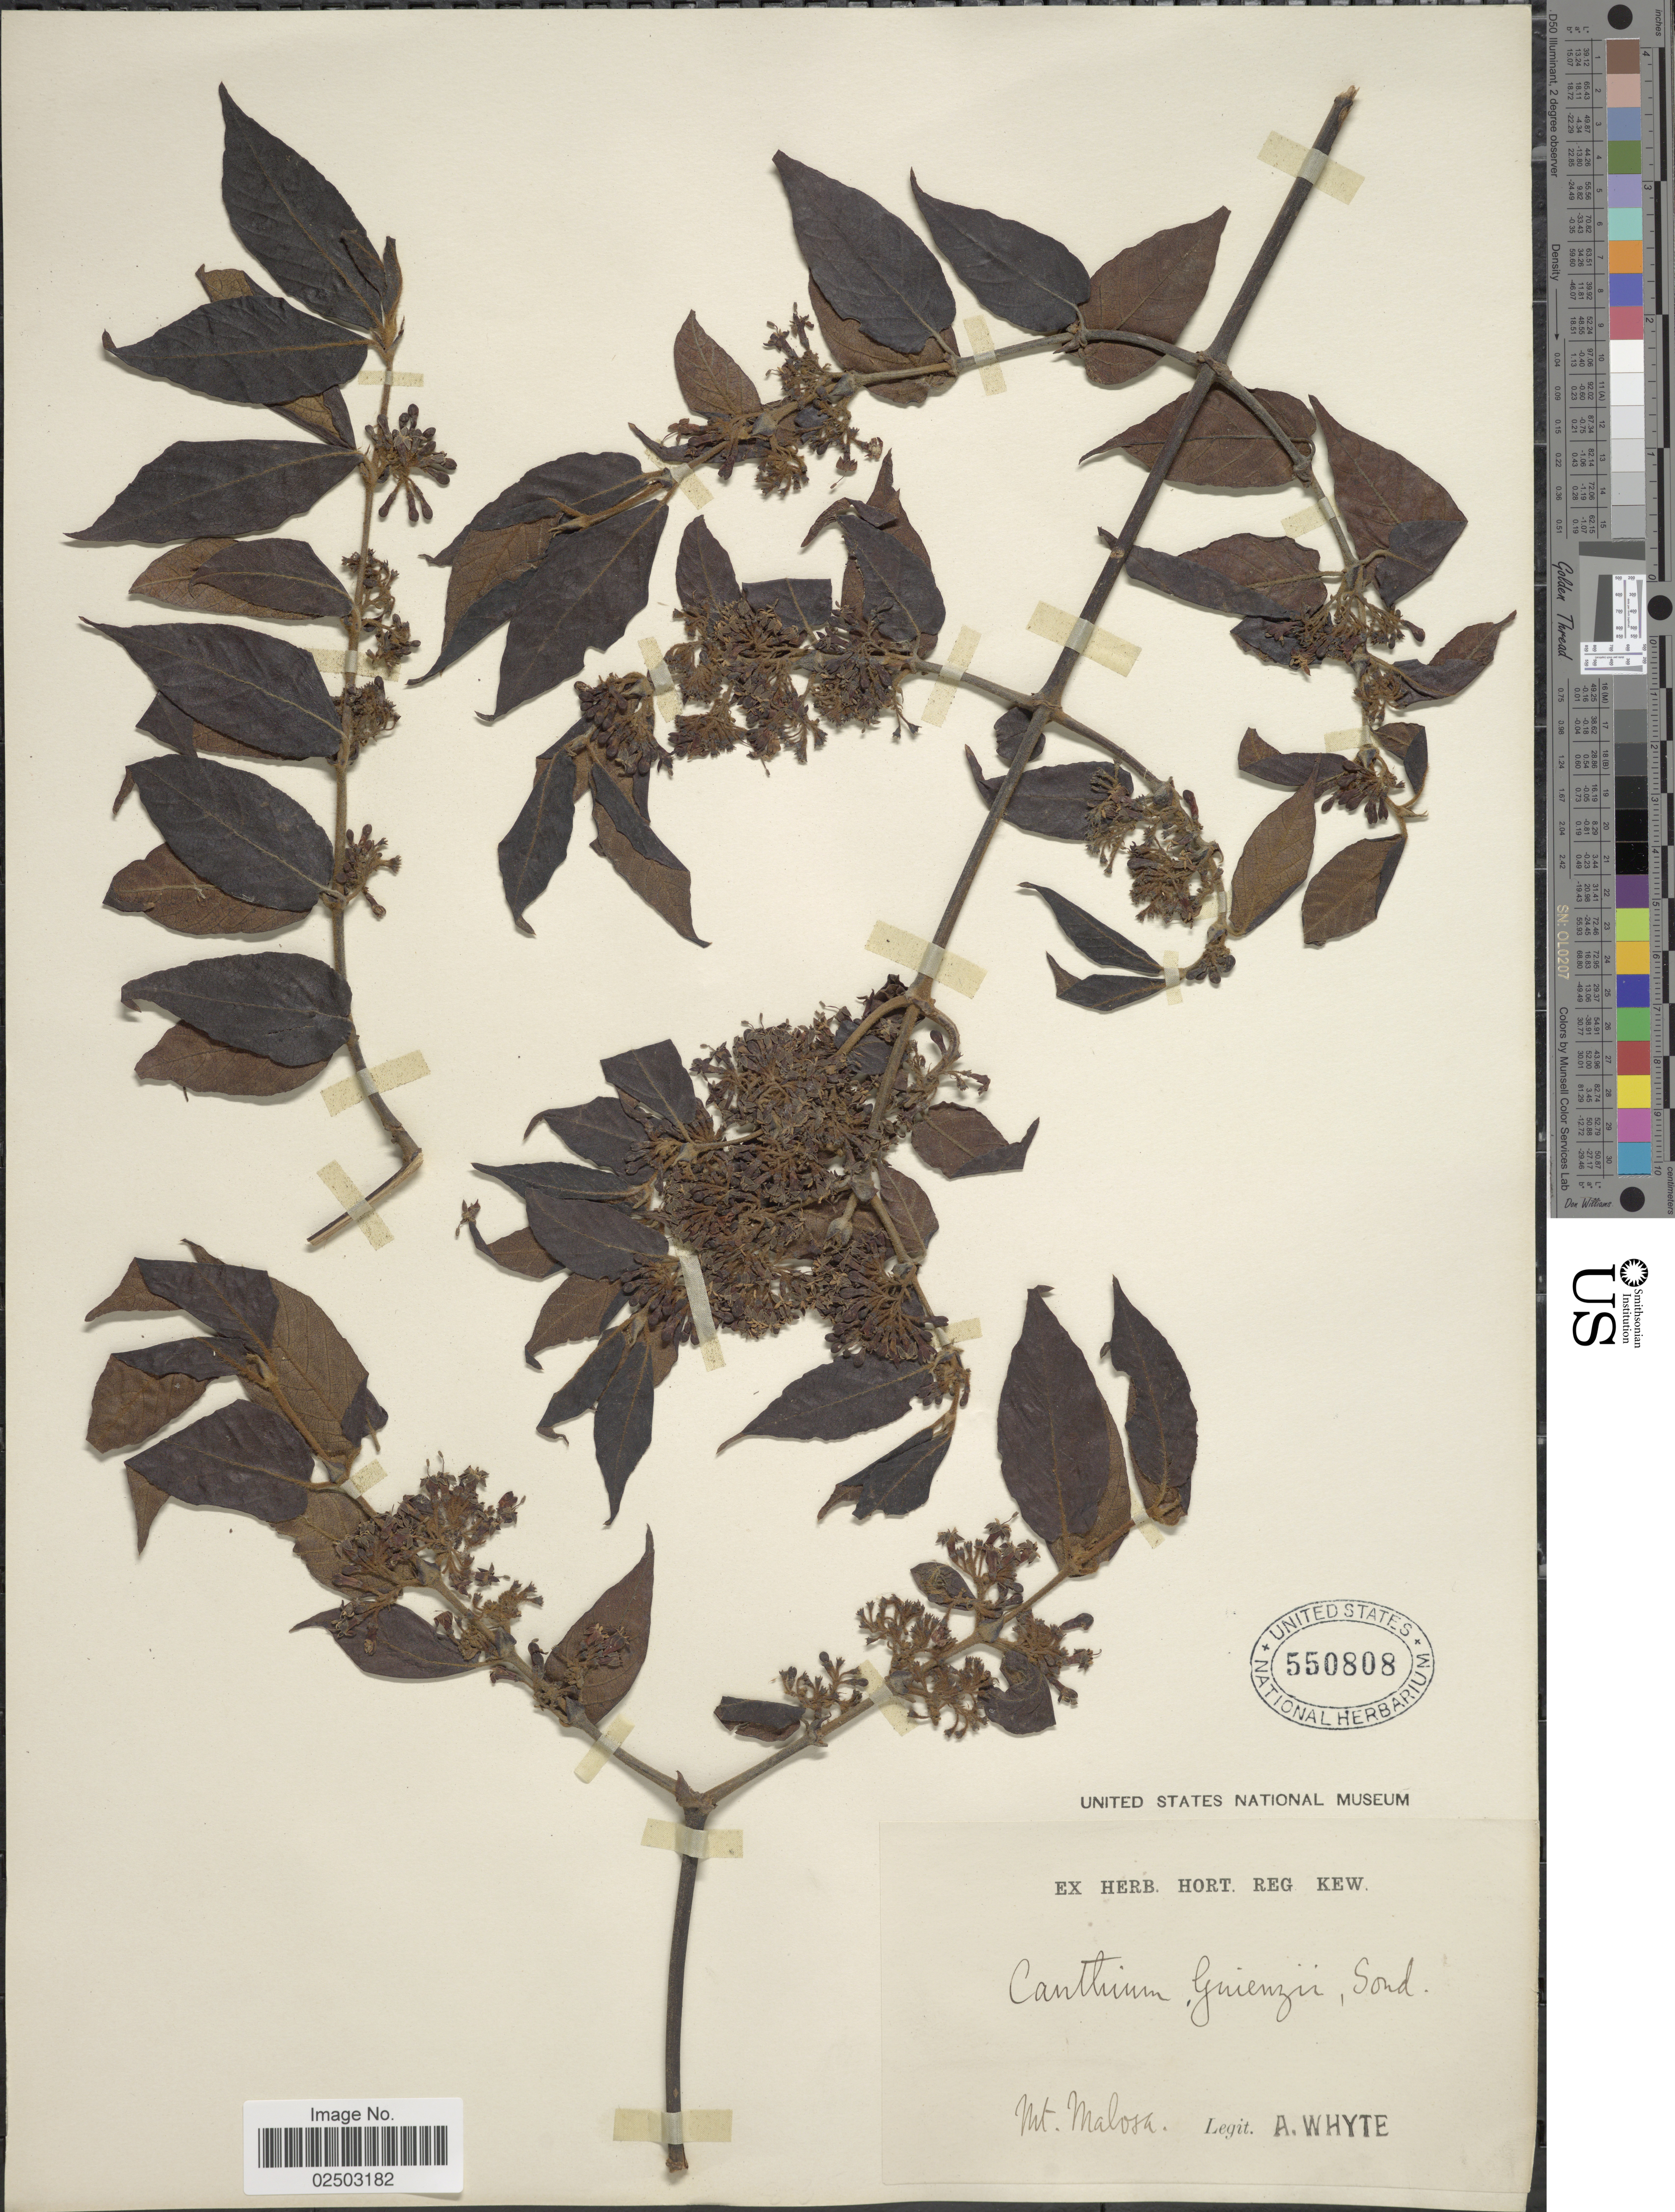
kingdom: Plantae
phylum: Tracheophyta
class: Magnoliopsida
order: Gentianales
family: Rubiaceae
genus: Canthium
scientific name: Canthium gueinzii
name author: Sond.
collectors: A. Whyte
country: Malawi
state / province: Southern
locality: Mt. Malosa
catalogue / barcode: US 550808